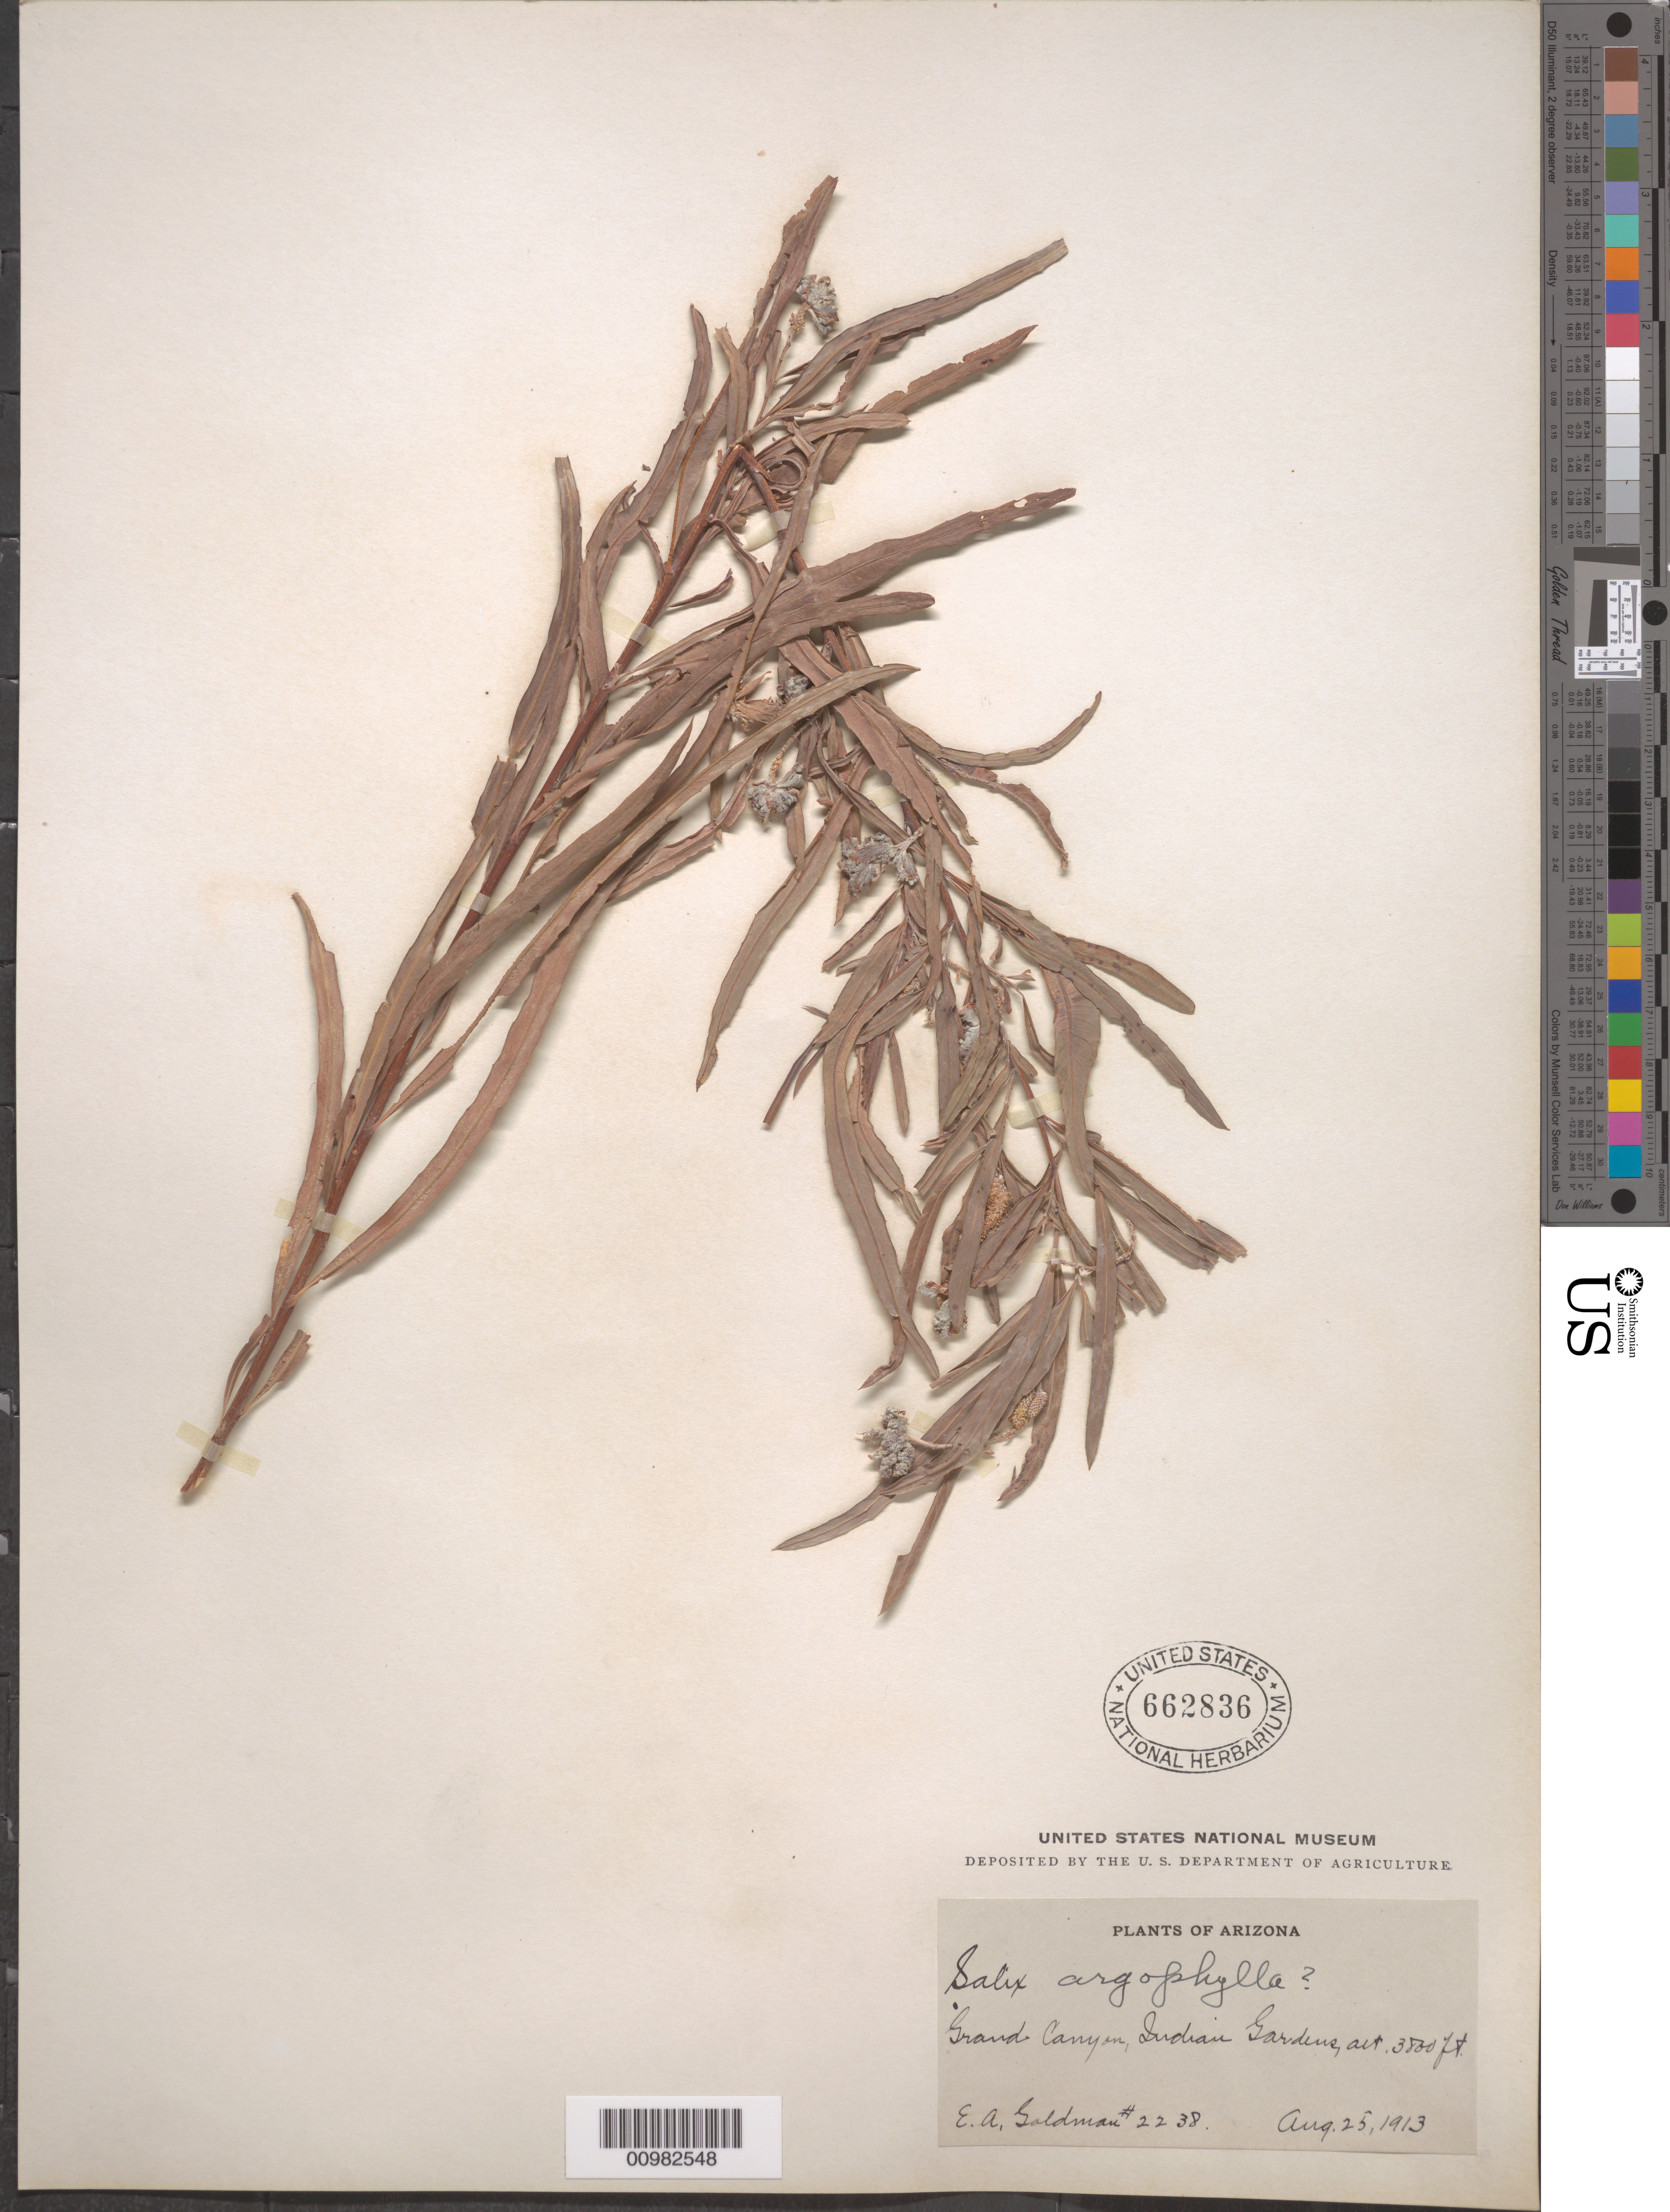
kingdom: Plantae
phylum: Tracheophyta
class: Magnoliopsida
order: Malpighiales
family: Salicaceae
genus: Salix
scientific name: Salix exigua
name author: Nutt.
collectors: E. A. Goldman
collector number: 2238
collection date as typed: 25 Aug 1913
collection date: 1913-08-25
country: United States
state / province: Arizona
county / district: Coconino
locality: Grand Canyon.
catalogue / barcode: US 662836